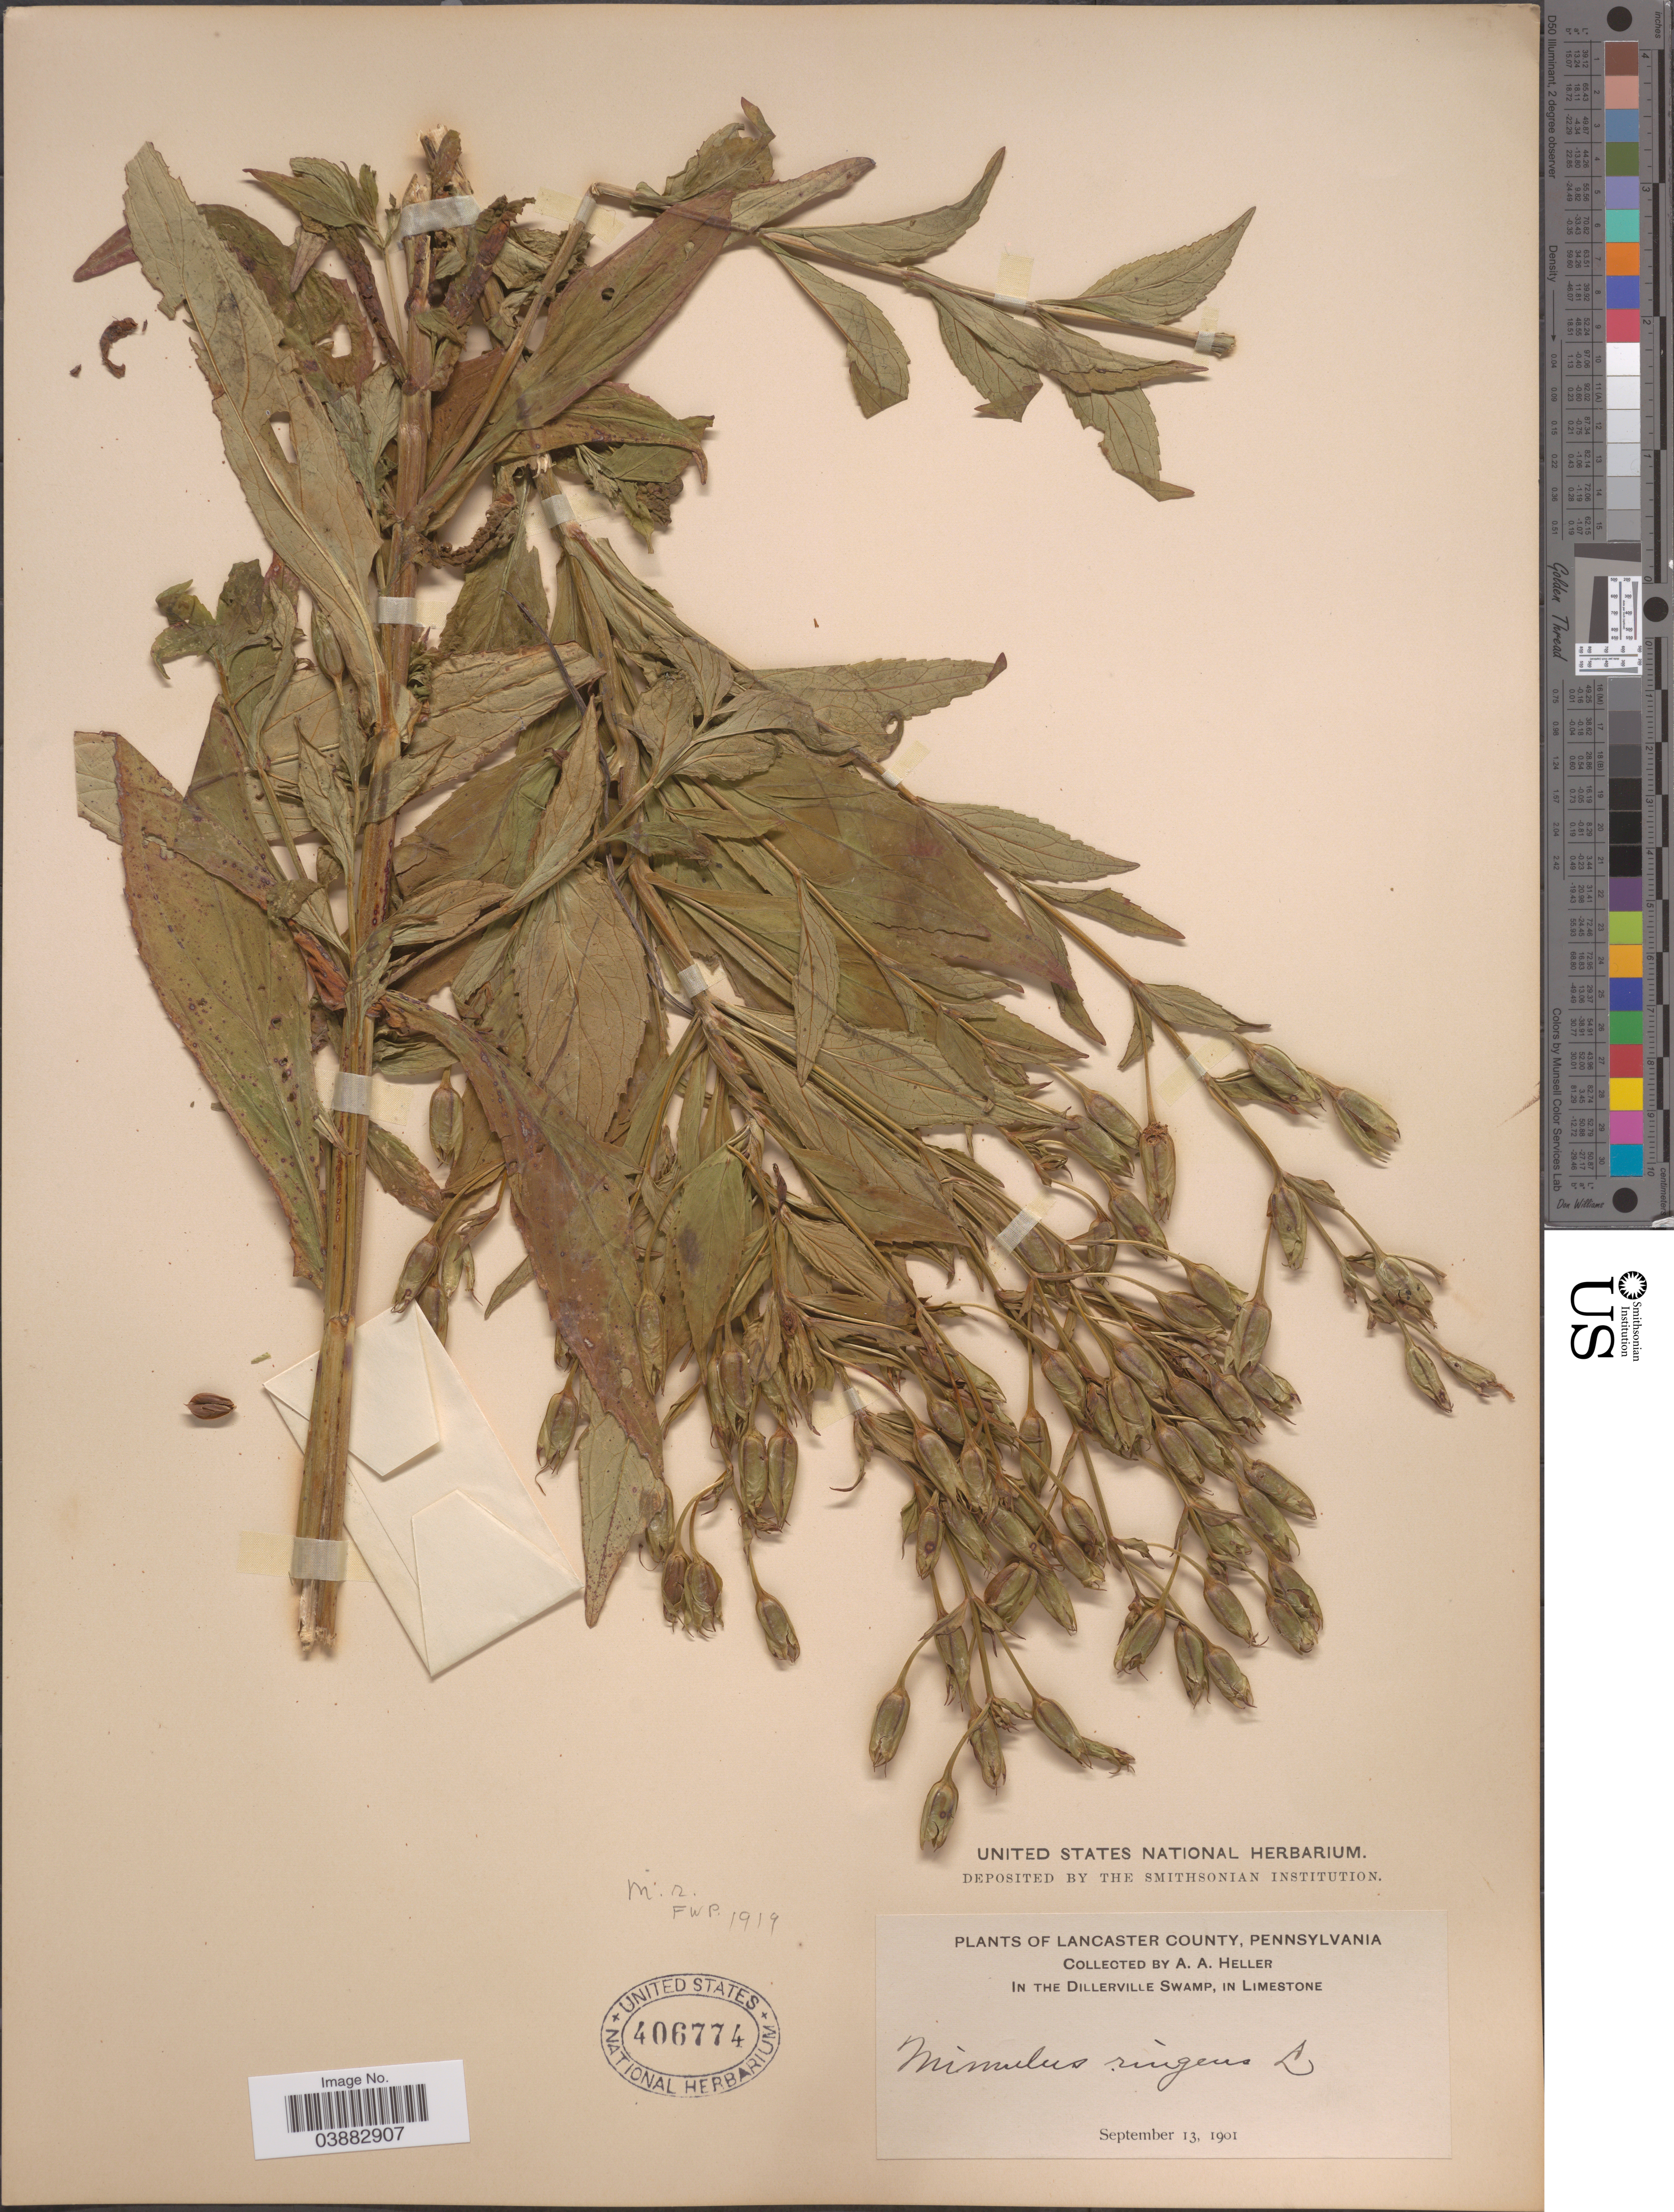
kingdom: Plantae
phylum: Tracheophyta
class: Magnoliopsida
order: Lamiales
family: Phrymaceae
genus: Mimulus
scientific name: Mimulus ringens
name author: L.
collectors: A. A. Heller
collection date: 1901-09-13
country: United States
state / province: Pennsylvania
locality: Lancaster County. In the Dillerville Swamp, in Limestone.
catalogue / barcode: US 406774